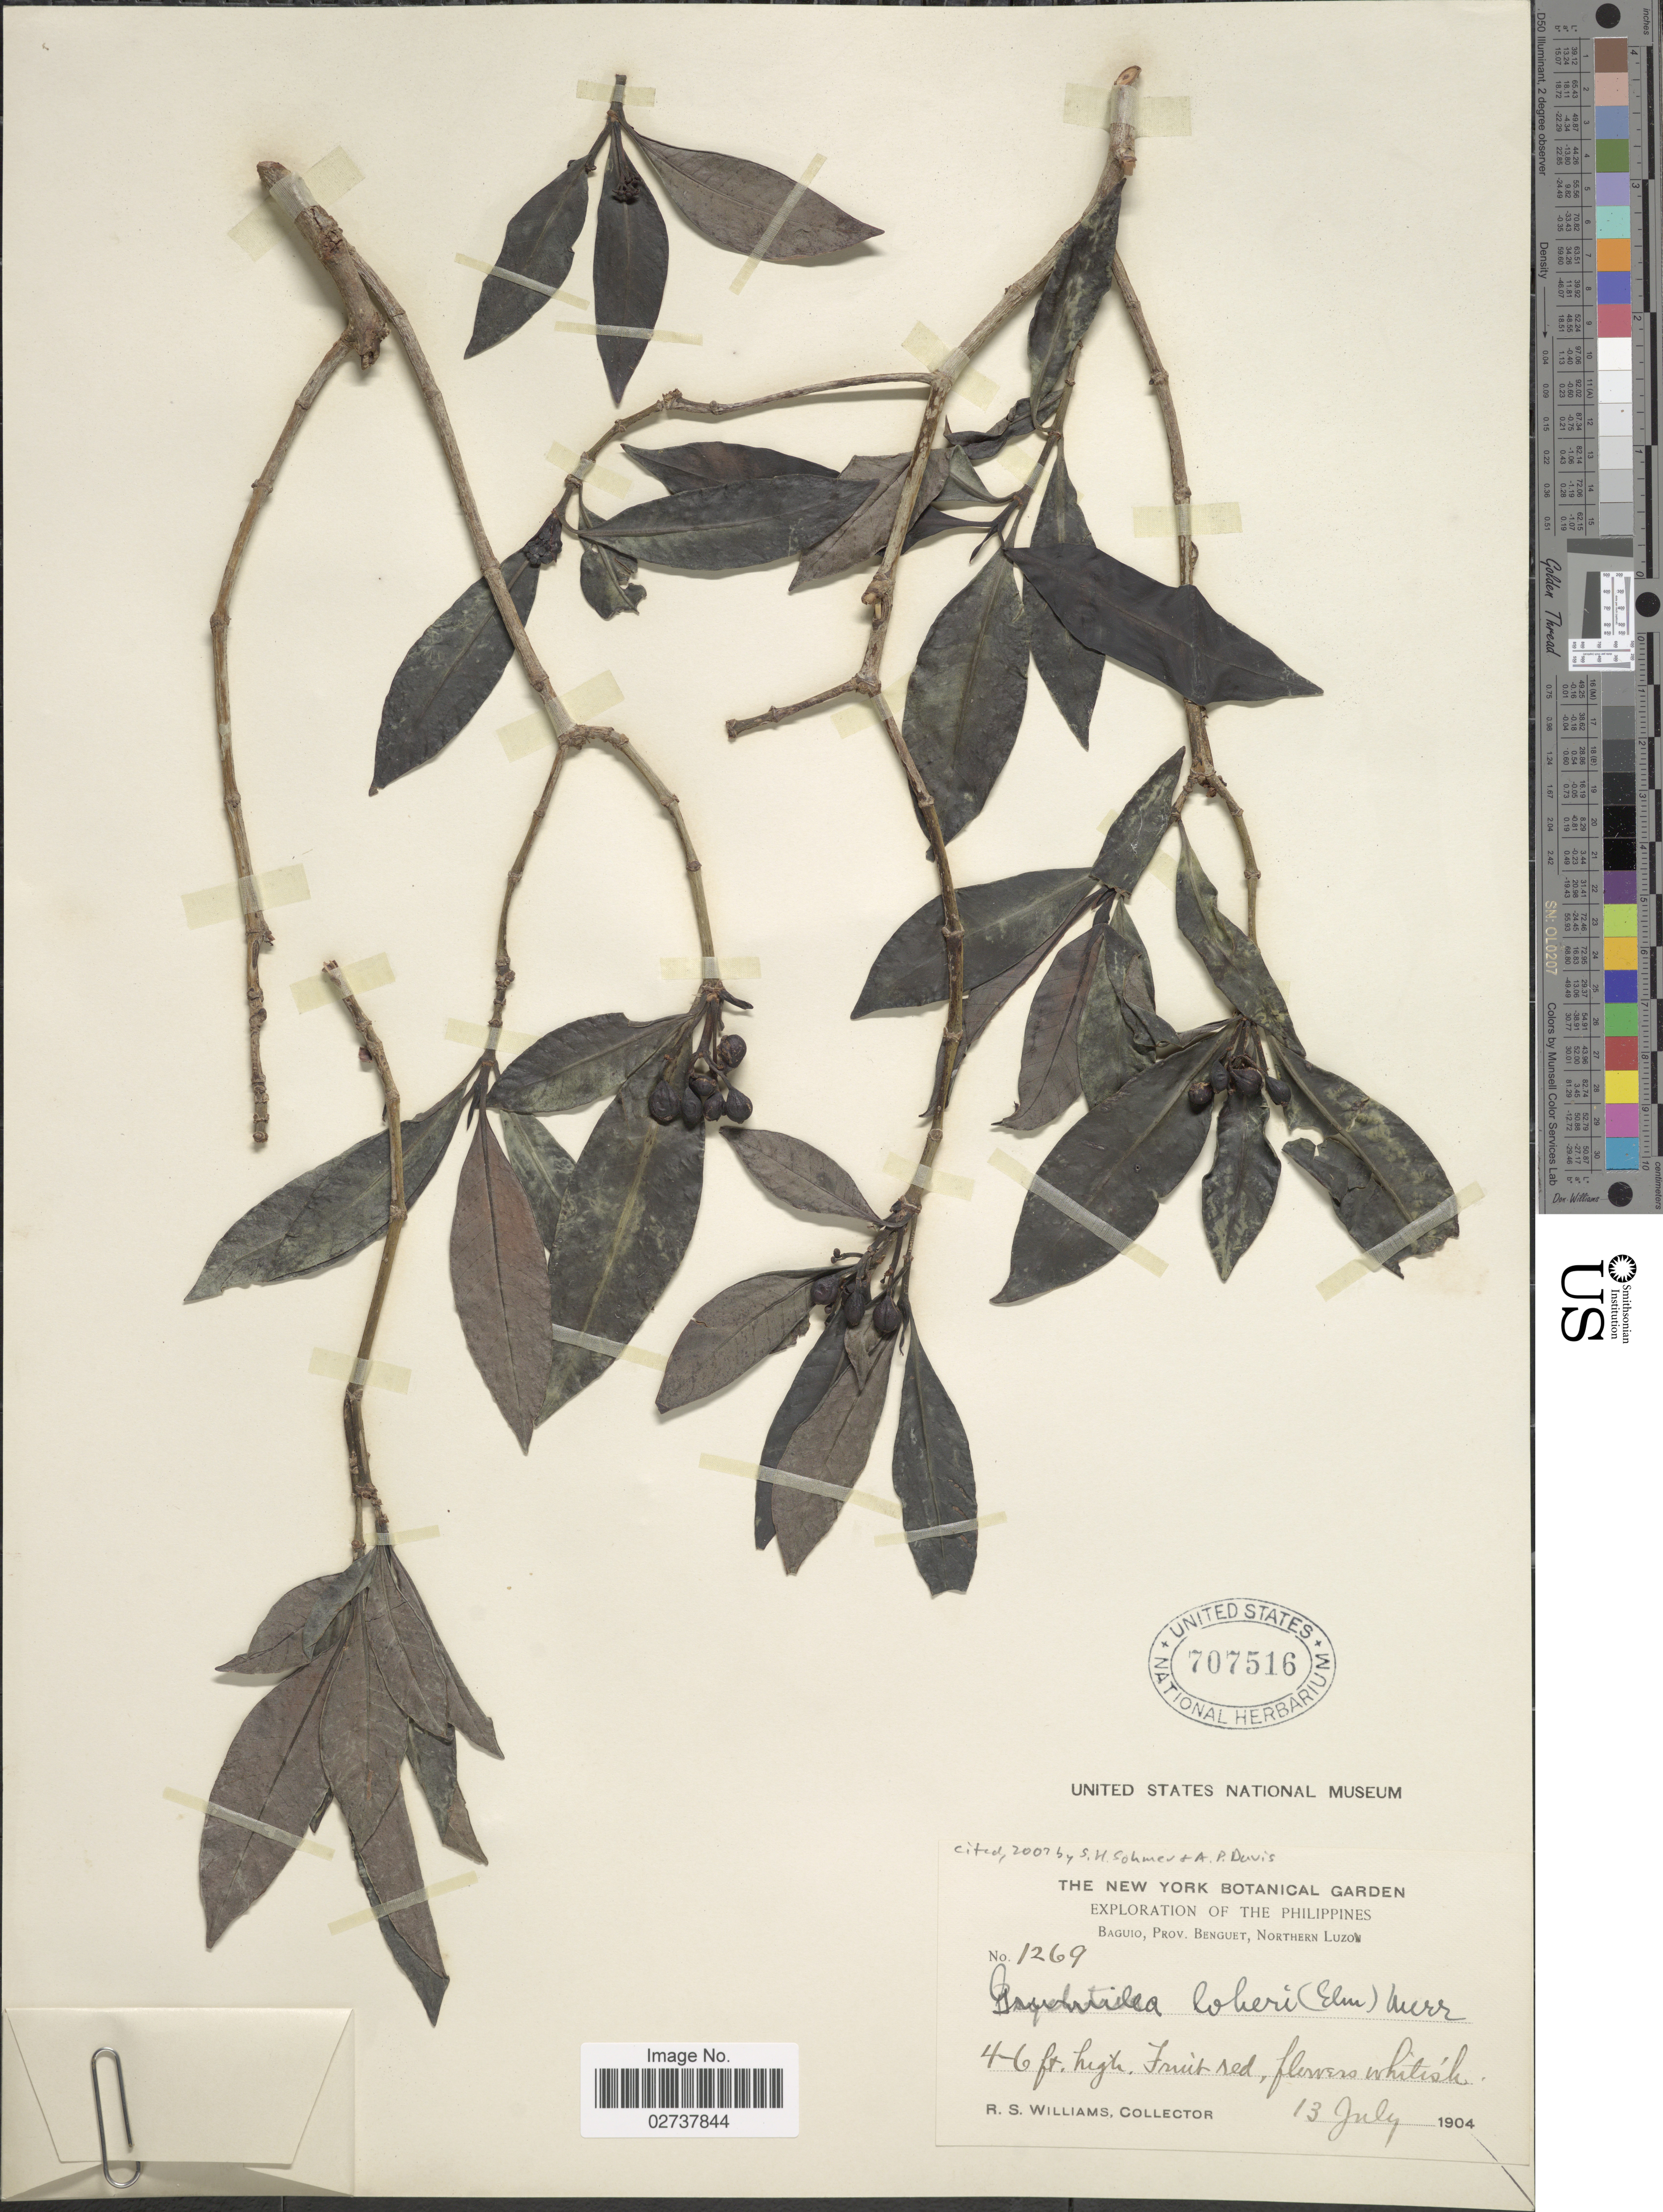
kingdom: Plantae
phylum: Tracheophyta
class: Magnoliopsida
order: Gentianales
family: Rubiaceae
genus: Psychotria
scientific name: Psychotria loheri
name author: Elmer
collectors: R. S. Williams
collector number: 1269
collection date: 1904-07-13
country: Philippines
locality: Baguio, Prov. Benguet, Northern Luzon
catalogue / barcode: US 707516